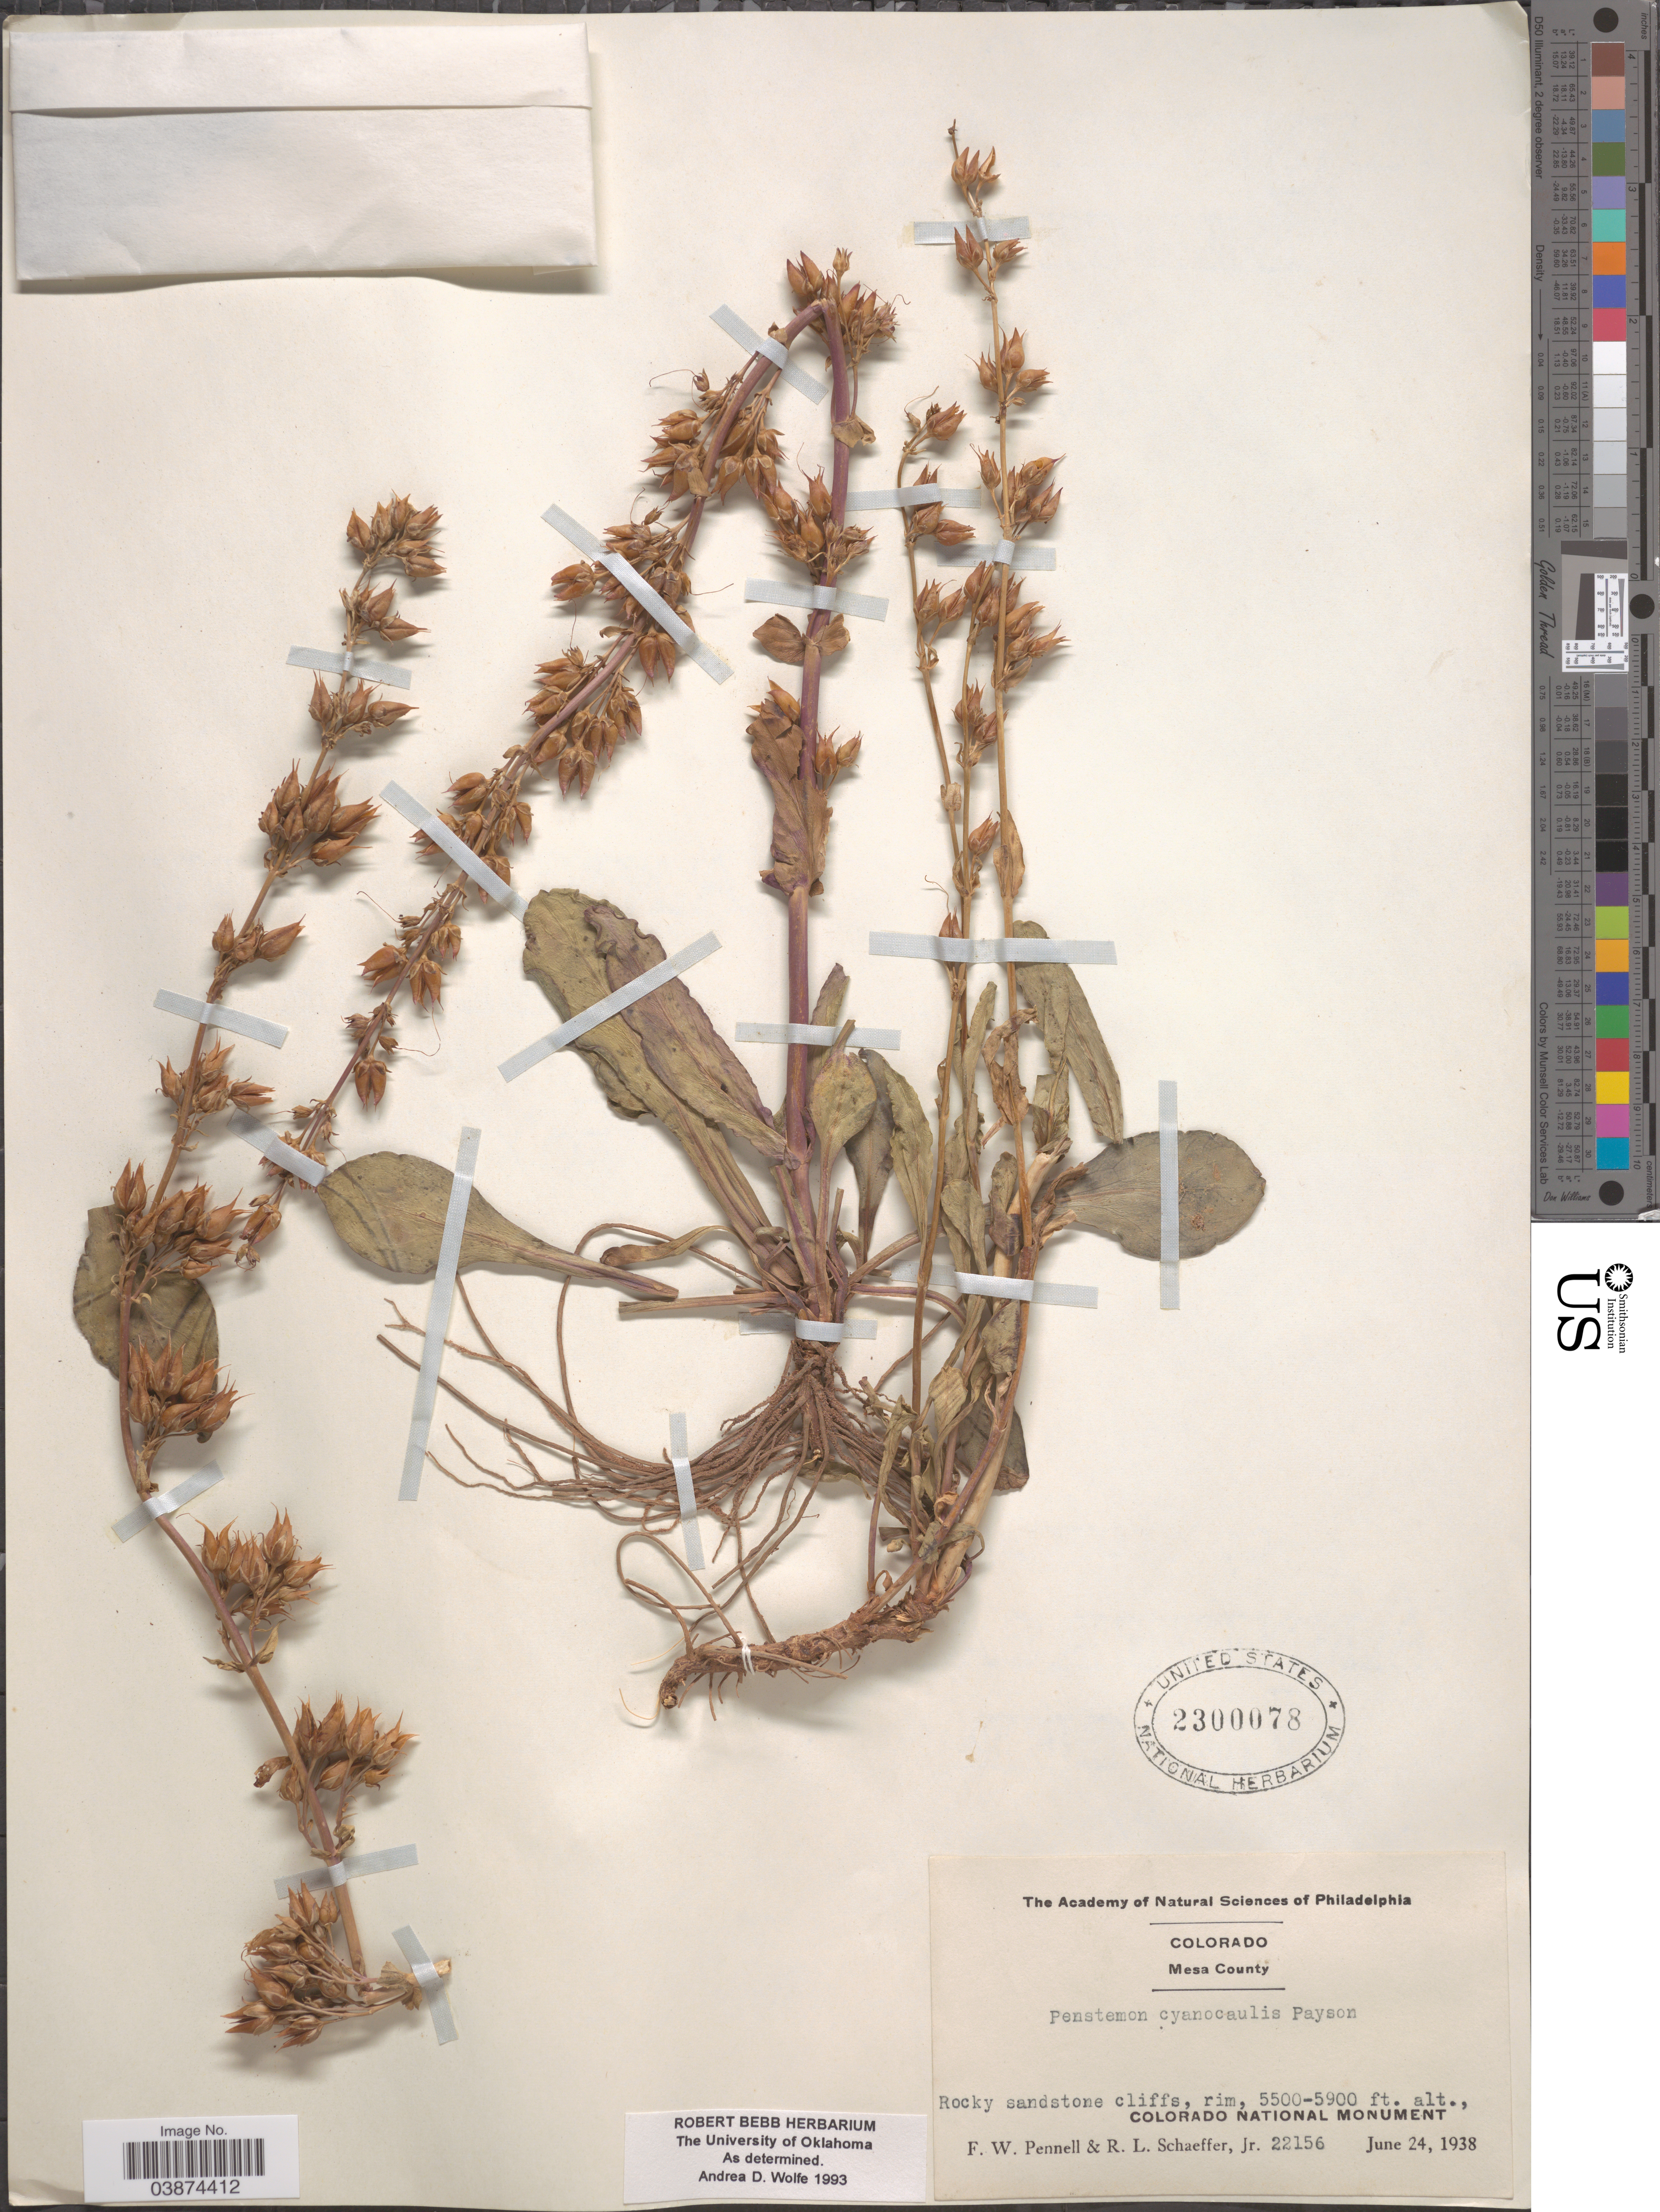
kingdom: Plantae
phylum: Tracheophyta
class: Magnoliopsida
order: Lamiales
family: Plantaginaceae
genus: Penstemon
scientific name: Penstemon cyanocaulis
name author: Payson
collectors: F. W. Pennell & R. L. Schaeffer Jr.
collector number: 22156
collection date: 1938-06-24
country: United States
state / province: Colorado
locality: Mesa County. Colorado National Monument.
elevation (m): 1676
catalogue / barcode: US 2300078